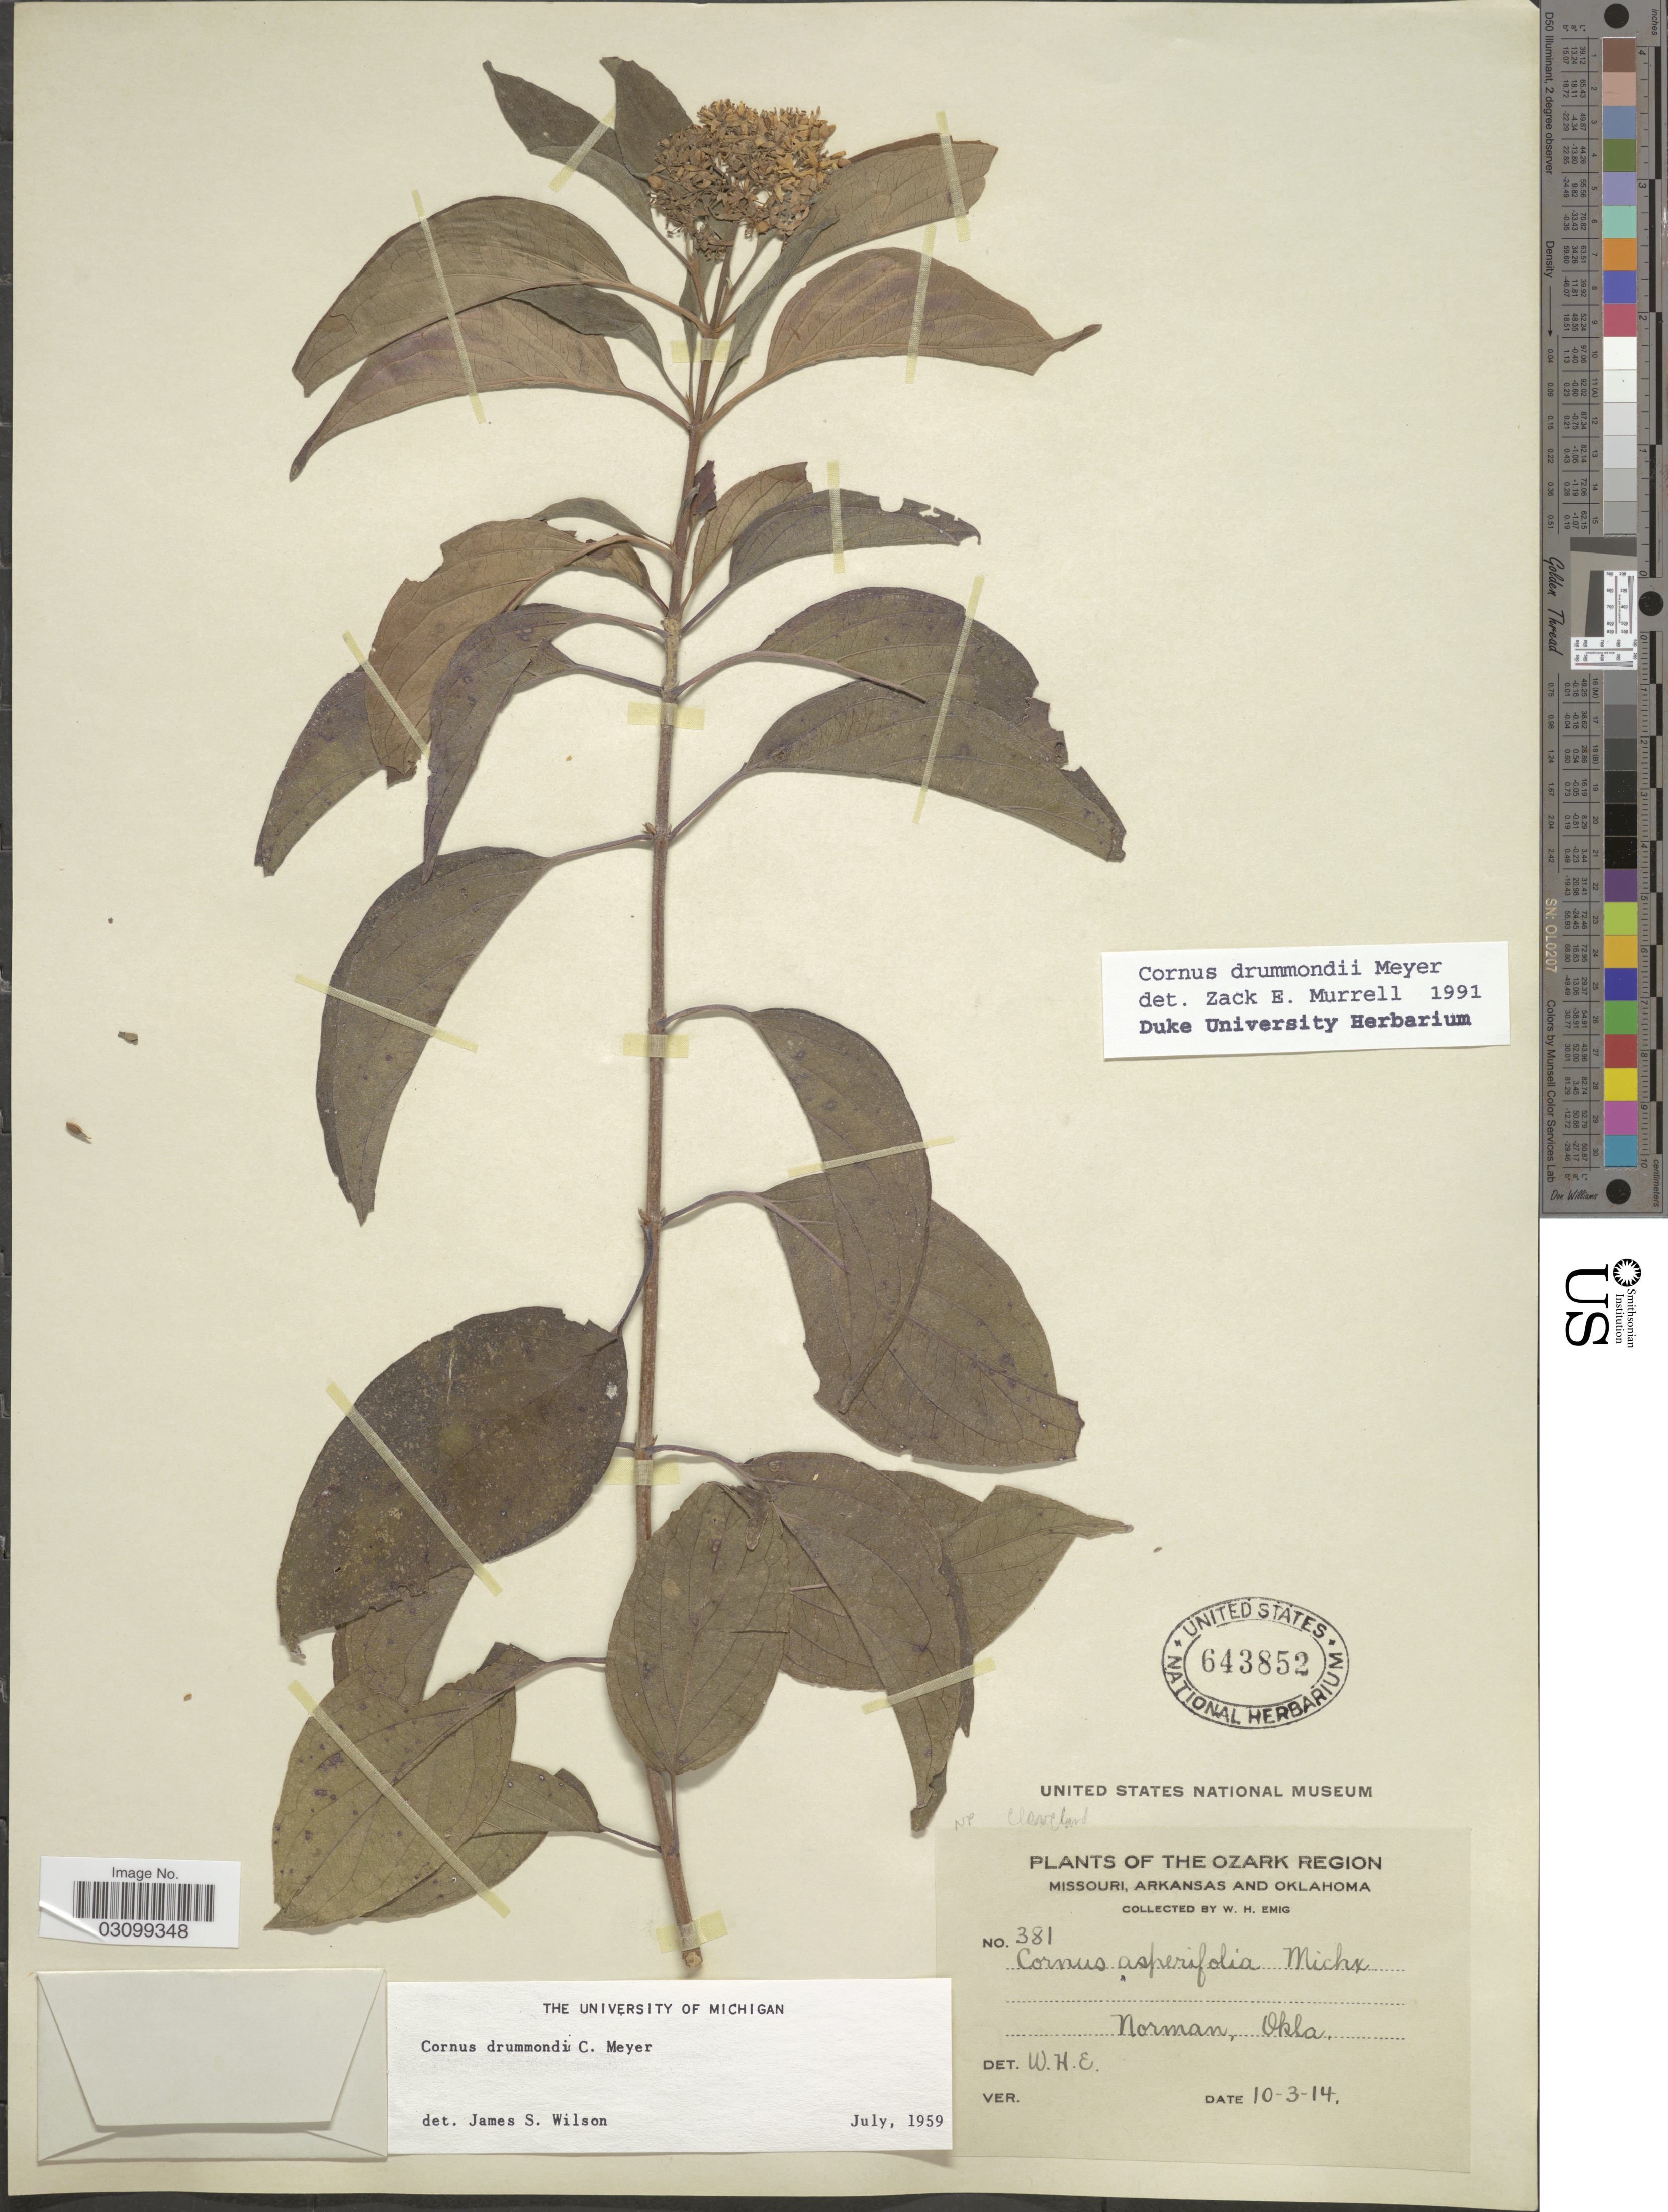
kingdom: Plantae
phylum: Tracheophyta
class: Magnoliopsida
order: Cornales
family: Cornaceae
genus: Cornus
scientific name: Cornus drummondii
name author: C.A. Mey.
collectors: W. H. Emig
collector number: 381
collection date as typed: Transcribed d/m/y: 3/10/14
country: United States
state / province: Oklahoma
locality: Ozark Region. Norman.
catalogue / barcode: US 643852